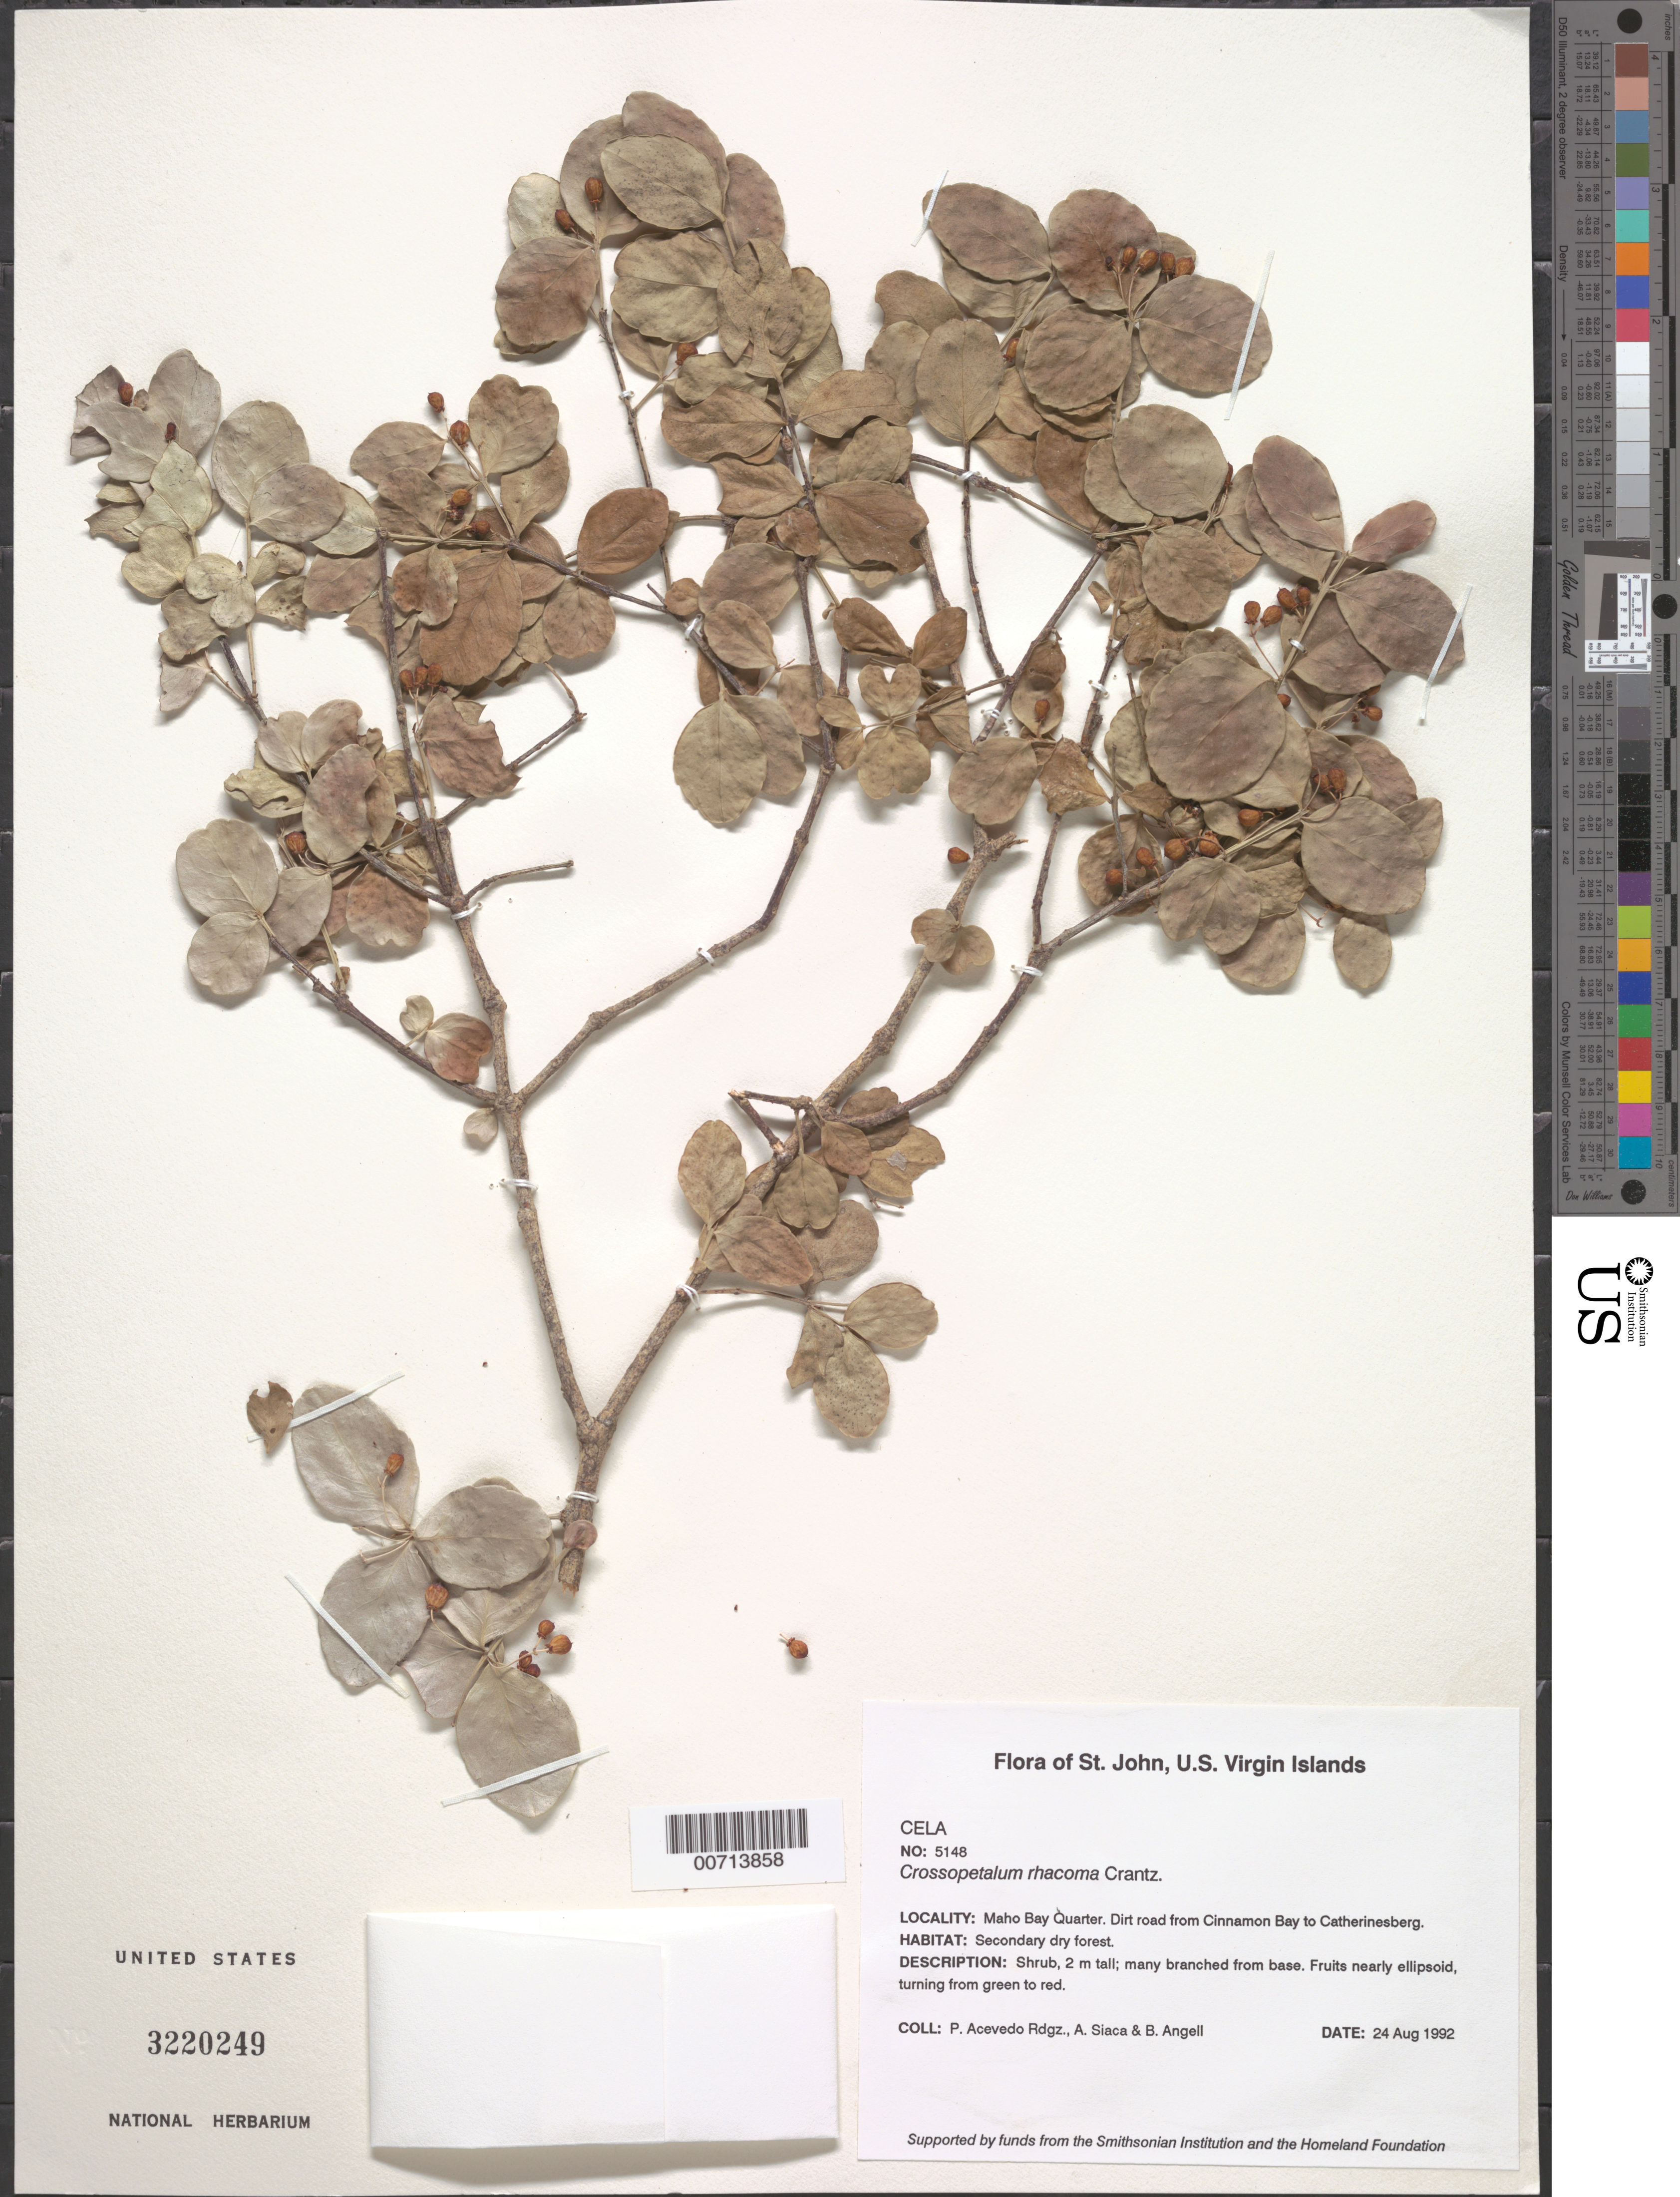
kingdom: Plantae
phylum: Tracheophyta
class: Magnoliopsida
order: Celastrales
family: Celastraceae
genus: Crossopetalum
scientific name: Crossopetalum rhacoma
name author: Crantz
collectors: P. Acevedo-Rodr., A. Siaca & Bobbi Angell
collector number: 5148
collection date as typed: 24 Aug 1992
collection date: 1992-08-24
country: U.S. Virgin Islands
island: St. John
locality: Maho Bay Quarter. Dirt road from Cinnamon Bay to Catherinesberg.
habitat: Secondary dry forest.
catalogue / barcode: US 3220249